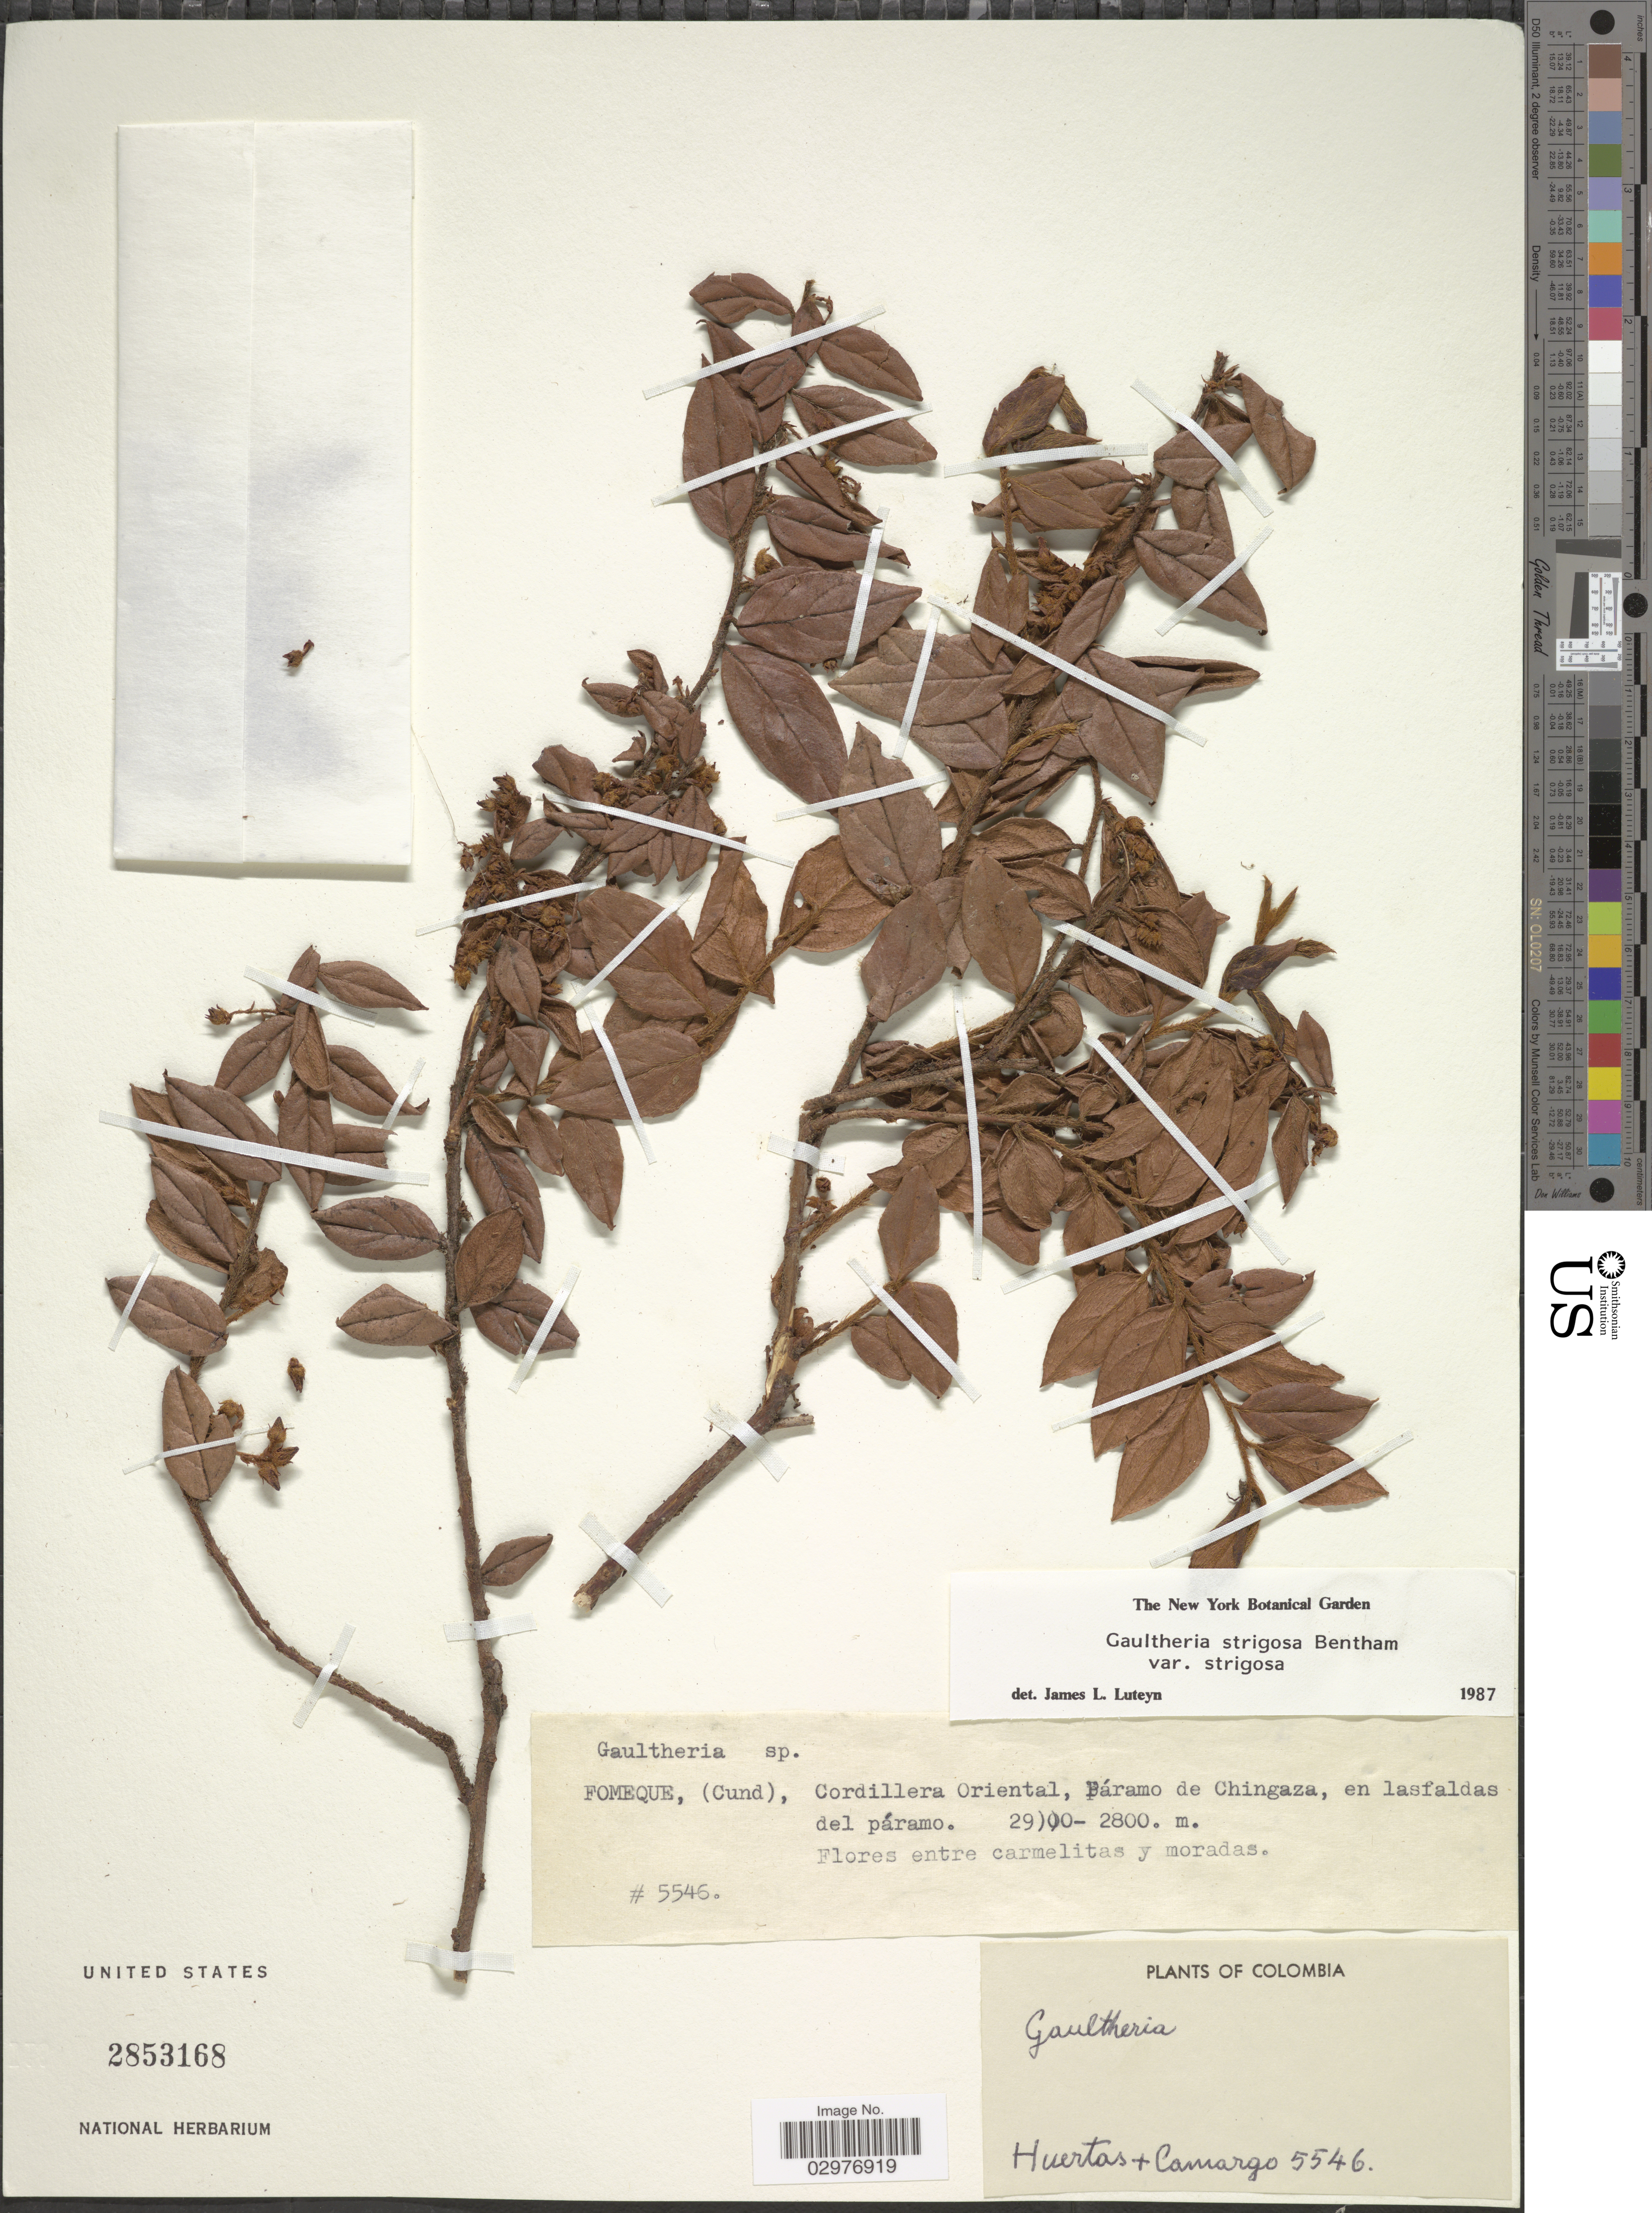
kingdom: Plantae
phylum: Tracheophyta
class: Magnoliopsida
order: Ericales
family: Ericaceae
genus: Gaultheria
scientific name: Gaultheria strigosa var. strigosa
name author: Benth.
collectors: Huertas & -. Camargo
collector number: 5546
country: Colombia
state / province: Cundinamarca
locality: Fomeque, (Cund), Cordillera Oriental, Páramo de Chingaza, en lasfaldas del páramo.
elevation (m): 2800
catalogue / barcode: US 2853168